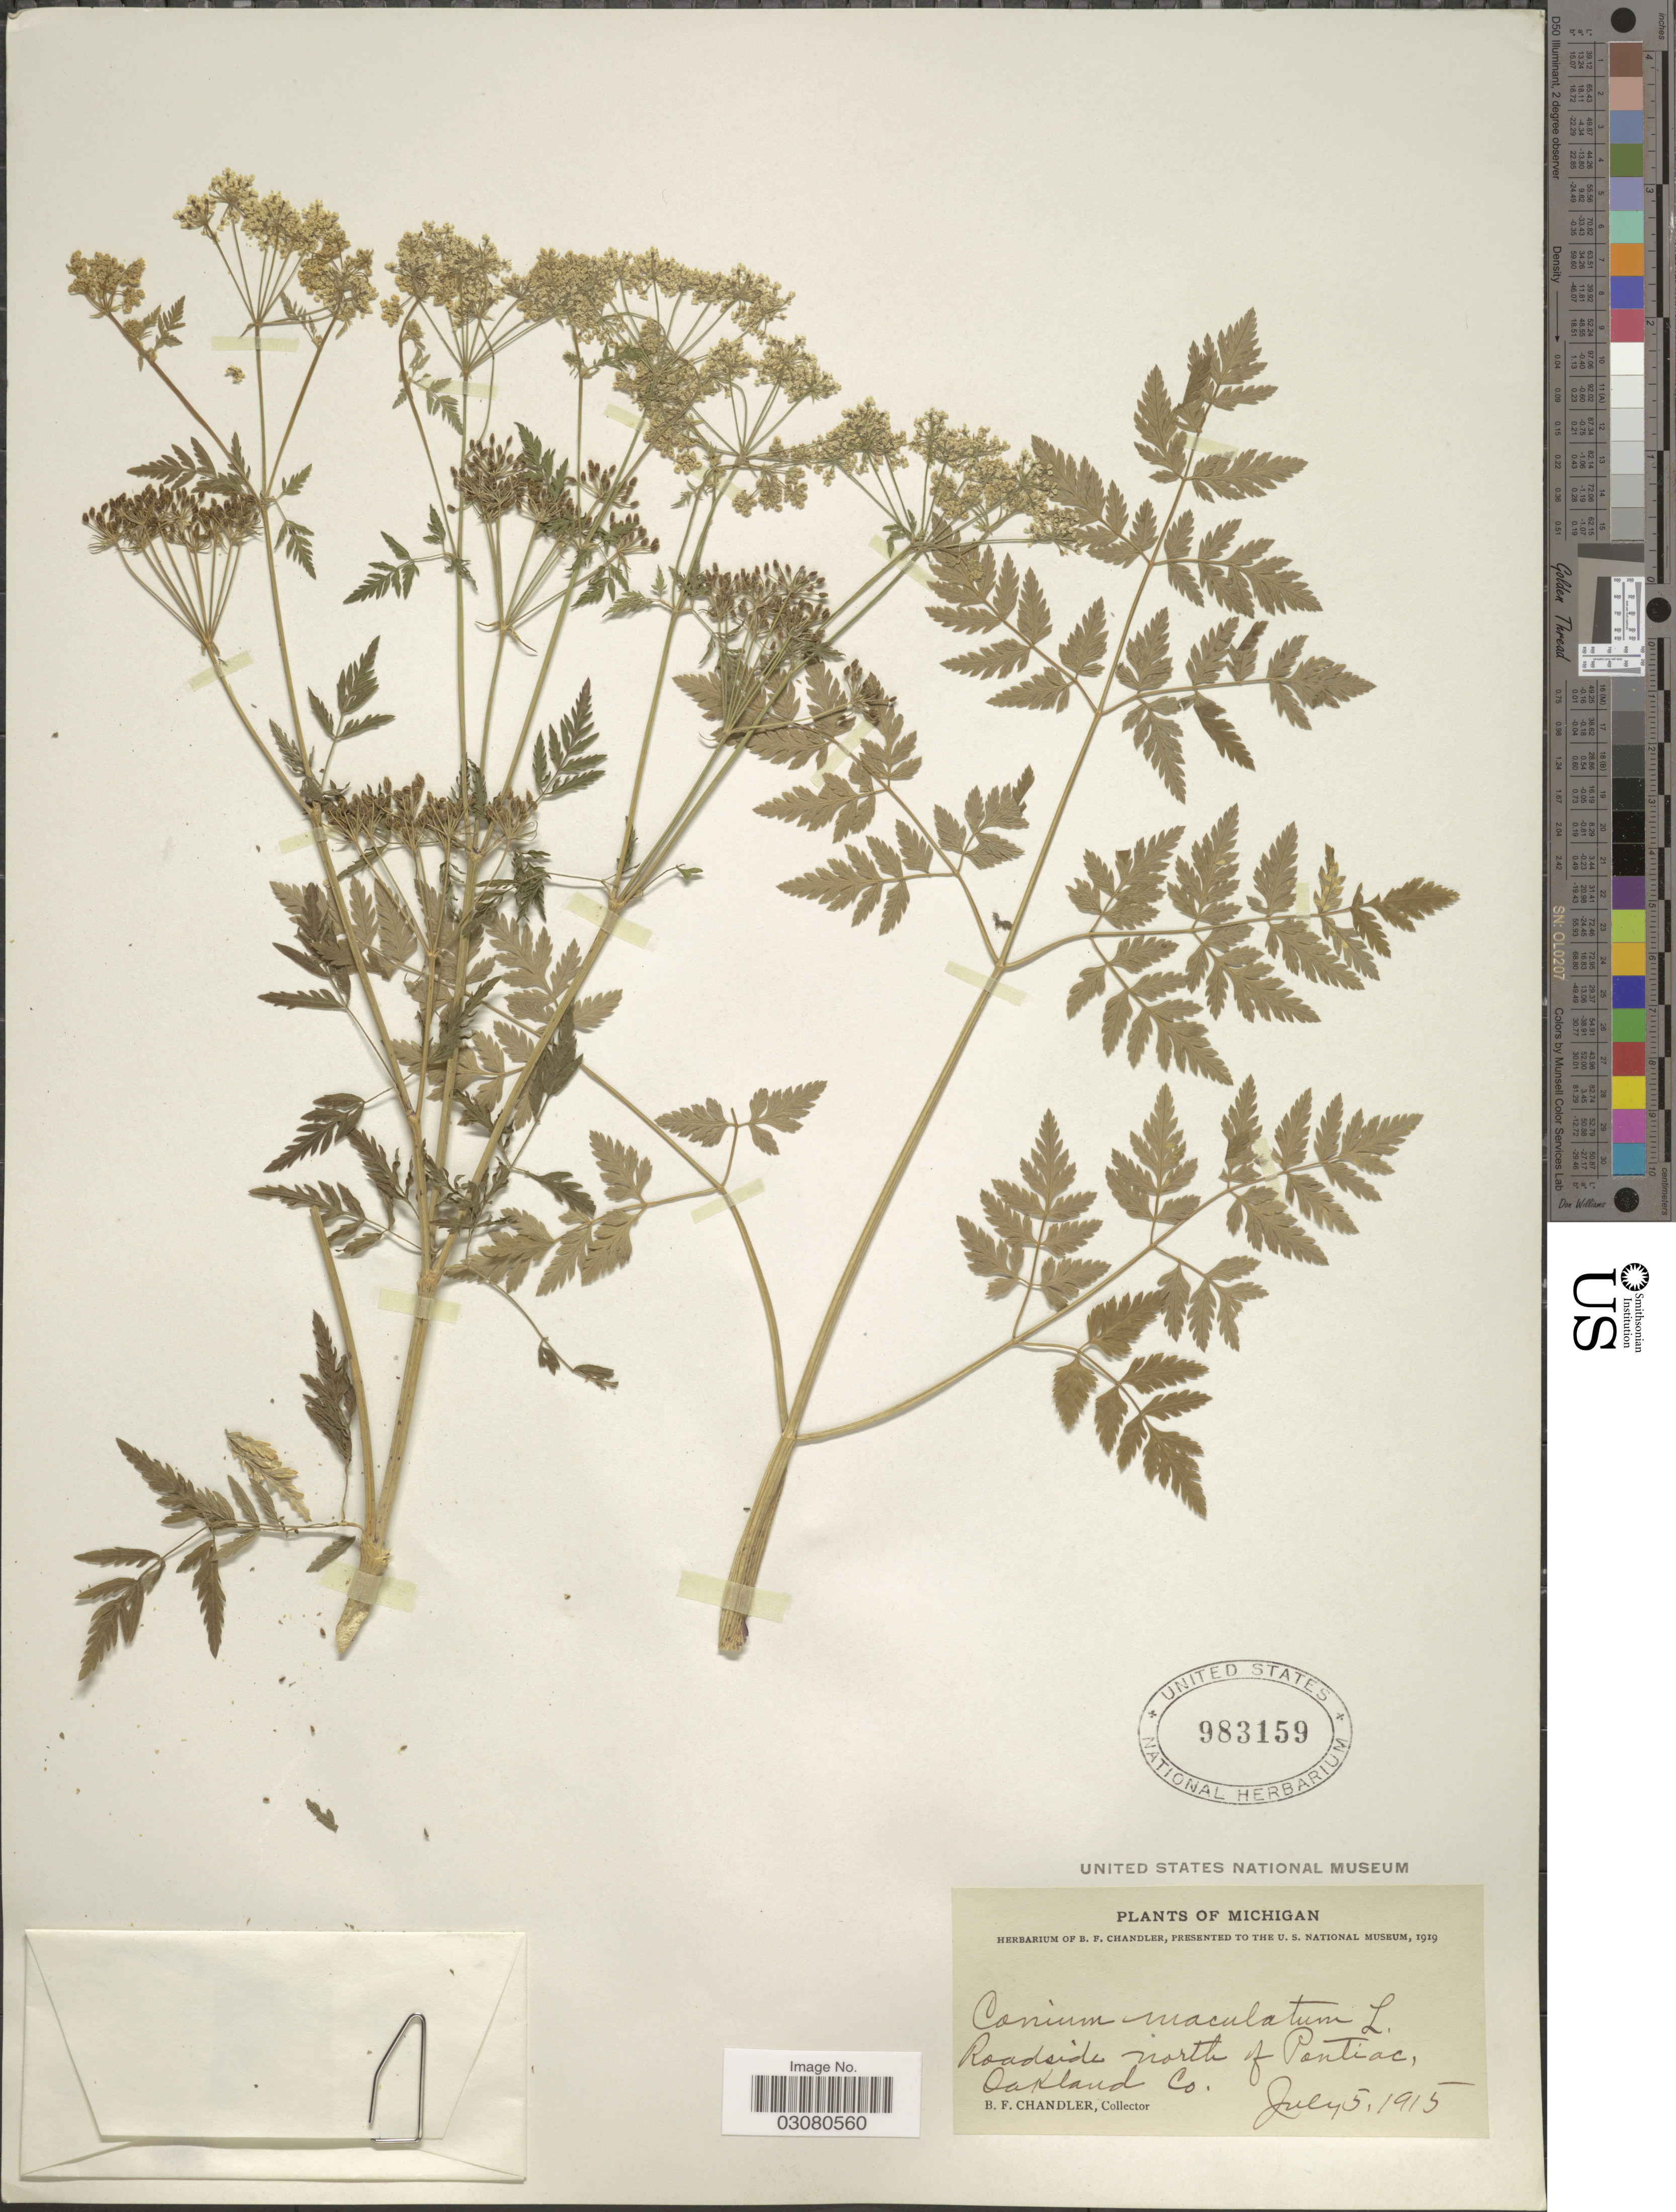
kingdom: Plantae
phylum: Tracheophyta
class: Magnoliopsida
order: Apiales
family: Apiaceae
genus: Conium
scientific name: Conium maculatum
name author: L.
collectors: B. F. Chandler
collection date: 1915-07-05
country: United States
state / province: Michigan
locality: Roadside north of Pontiac, Oakland Co.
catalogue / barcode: US 983159